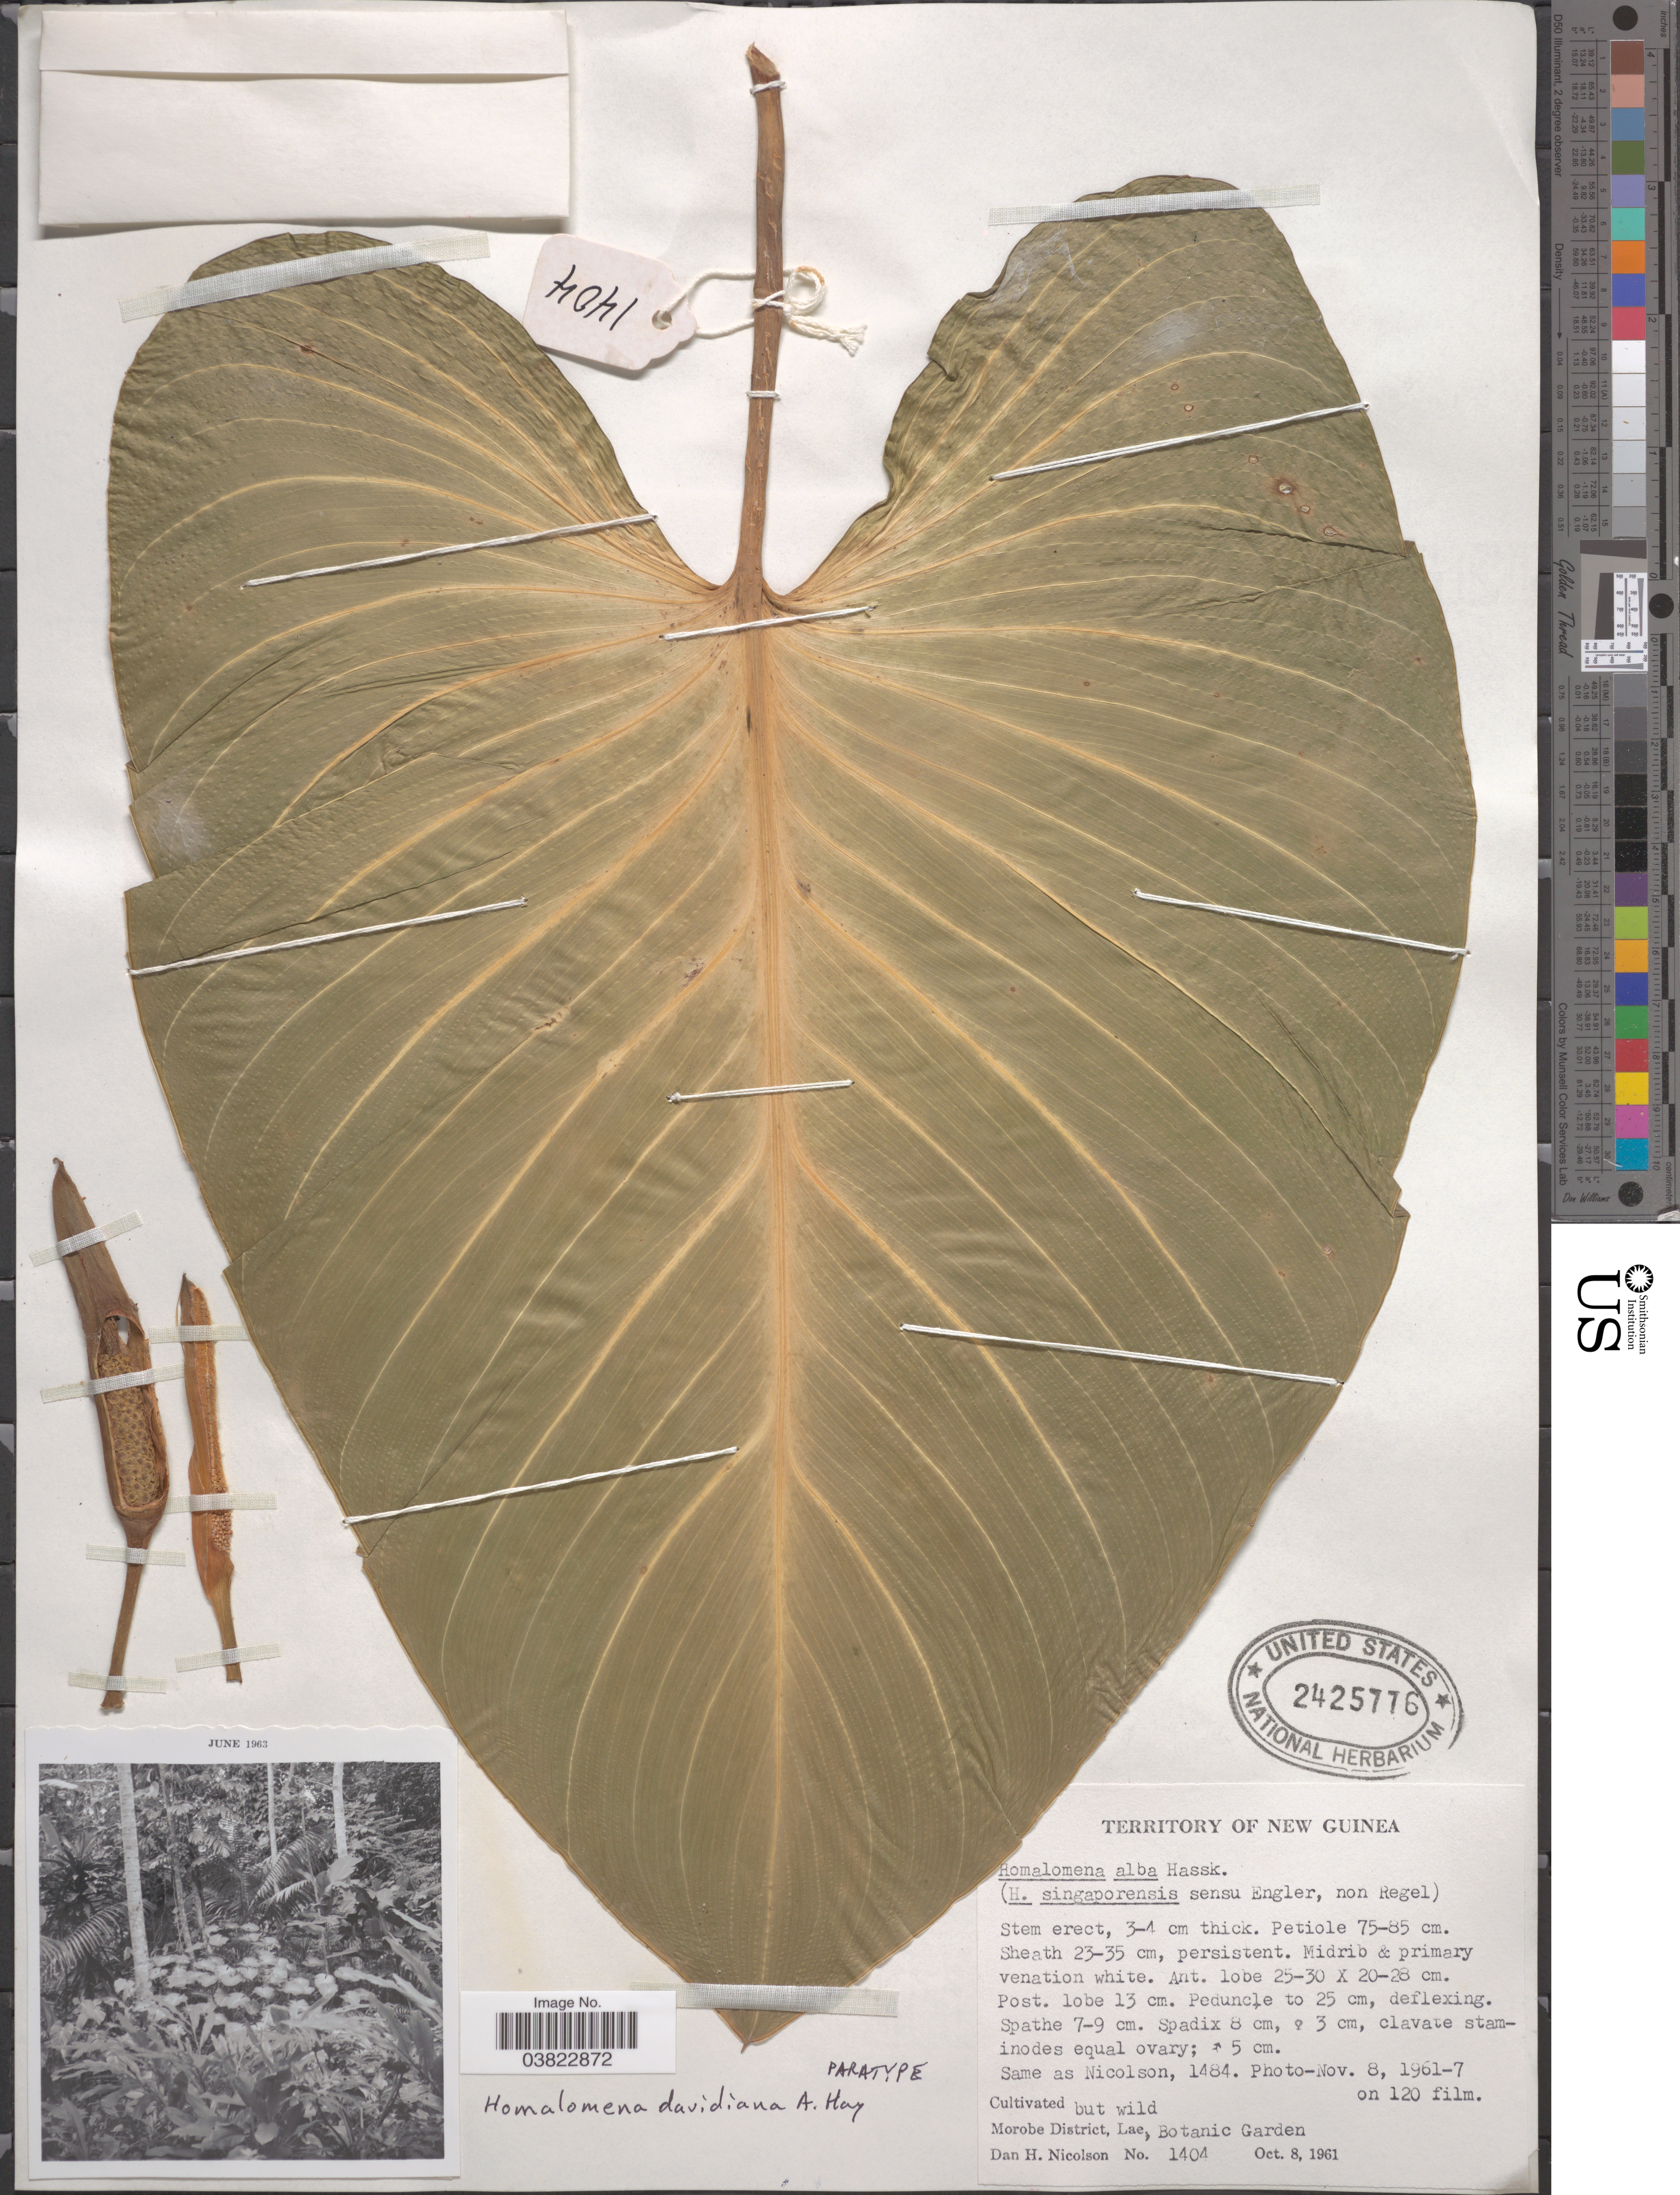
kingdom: Plantae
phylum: Tracheophyta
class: Liliopsida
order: Alismatales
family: Araceae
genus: Homalomena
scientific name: Homalomena davidiana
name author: A. Hay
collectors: D. H. Nicolson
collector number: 1404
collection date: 1961-10-08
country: Papua New Guinea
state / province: Morobe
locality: Territory of New Guinea. Morobe District, Lae, Botanic Garden.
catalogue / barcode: US 2425776